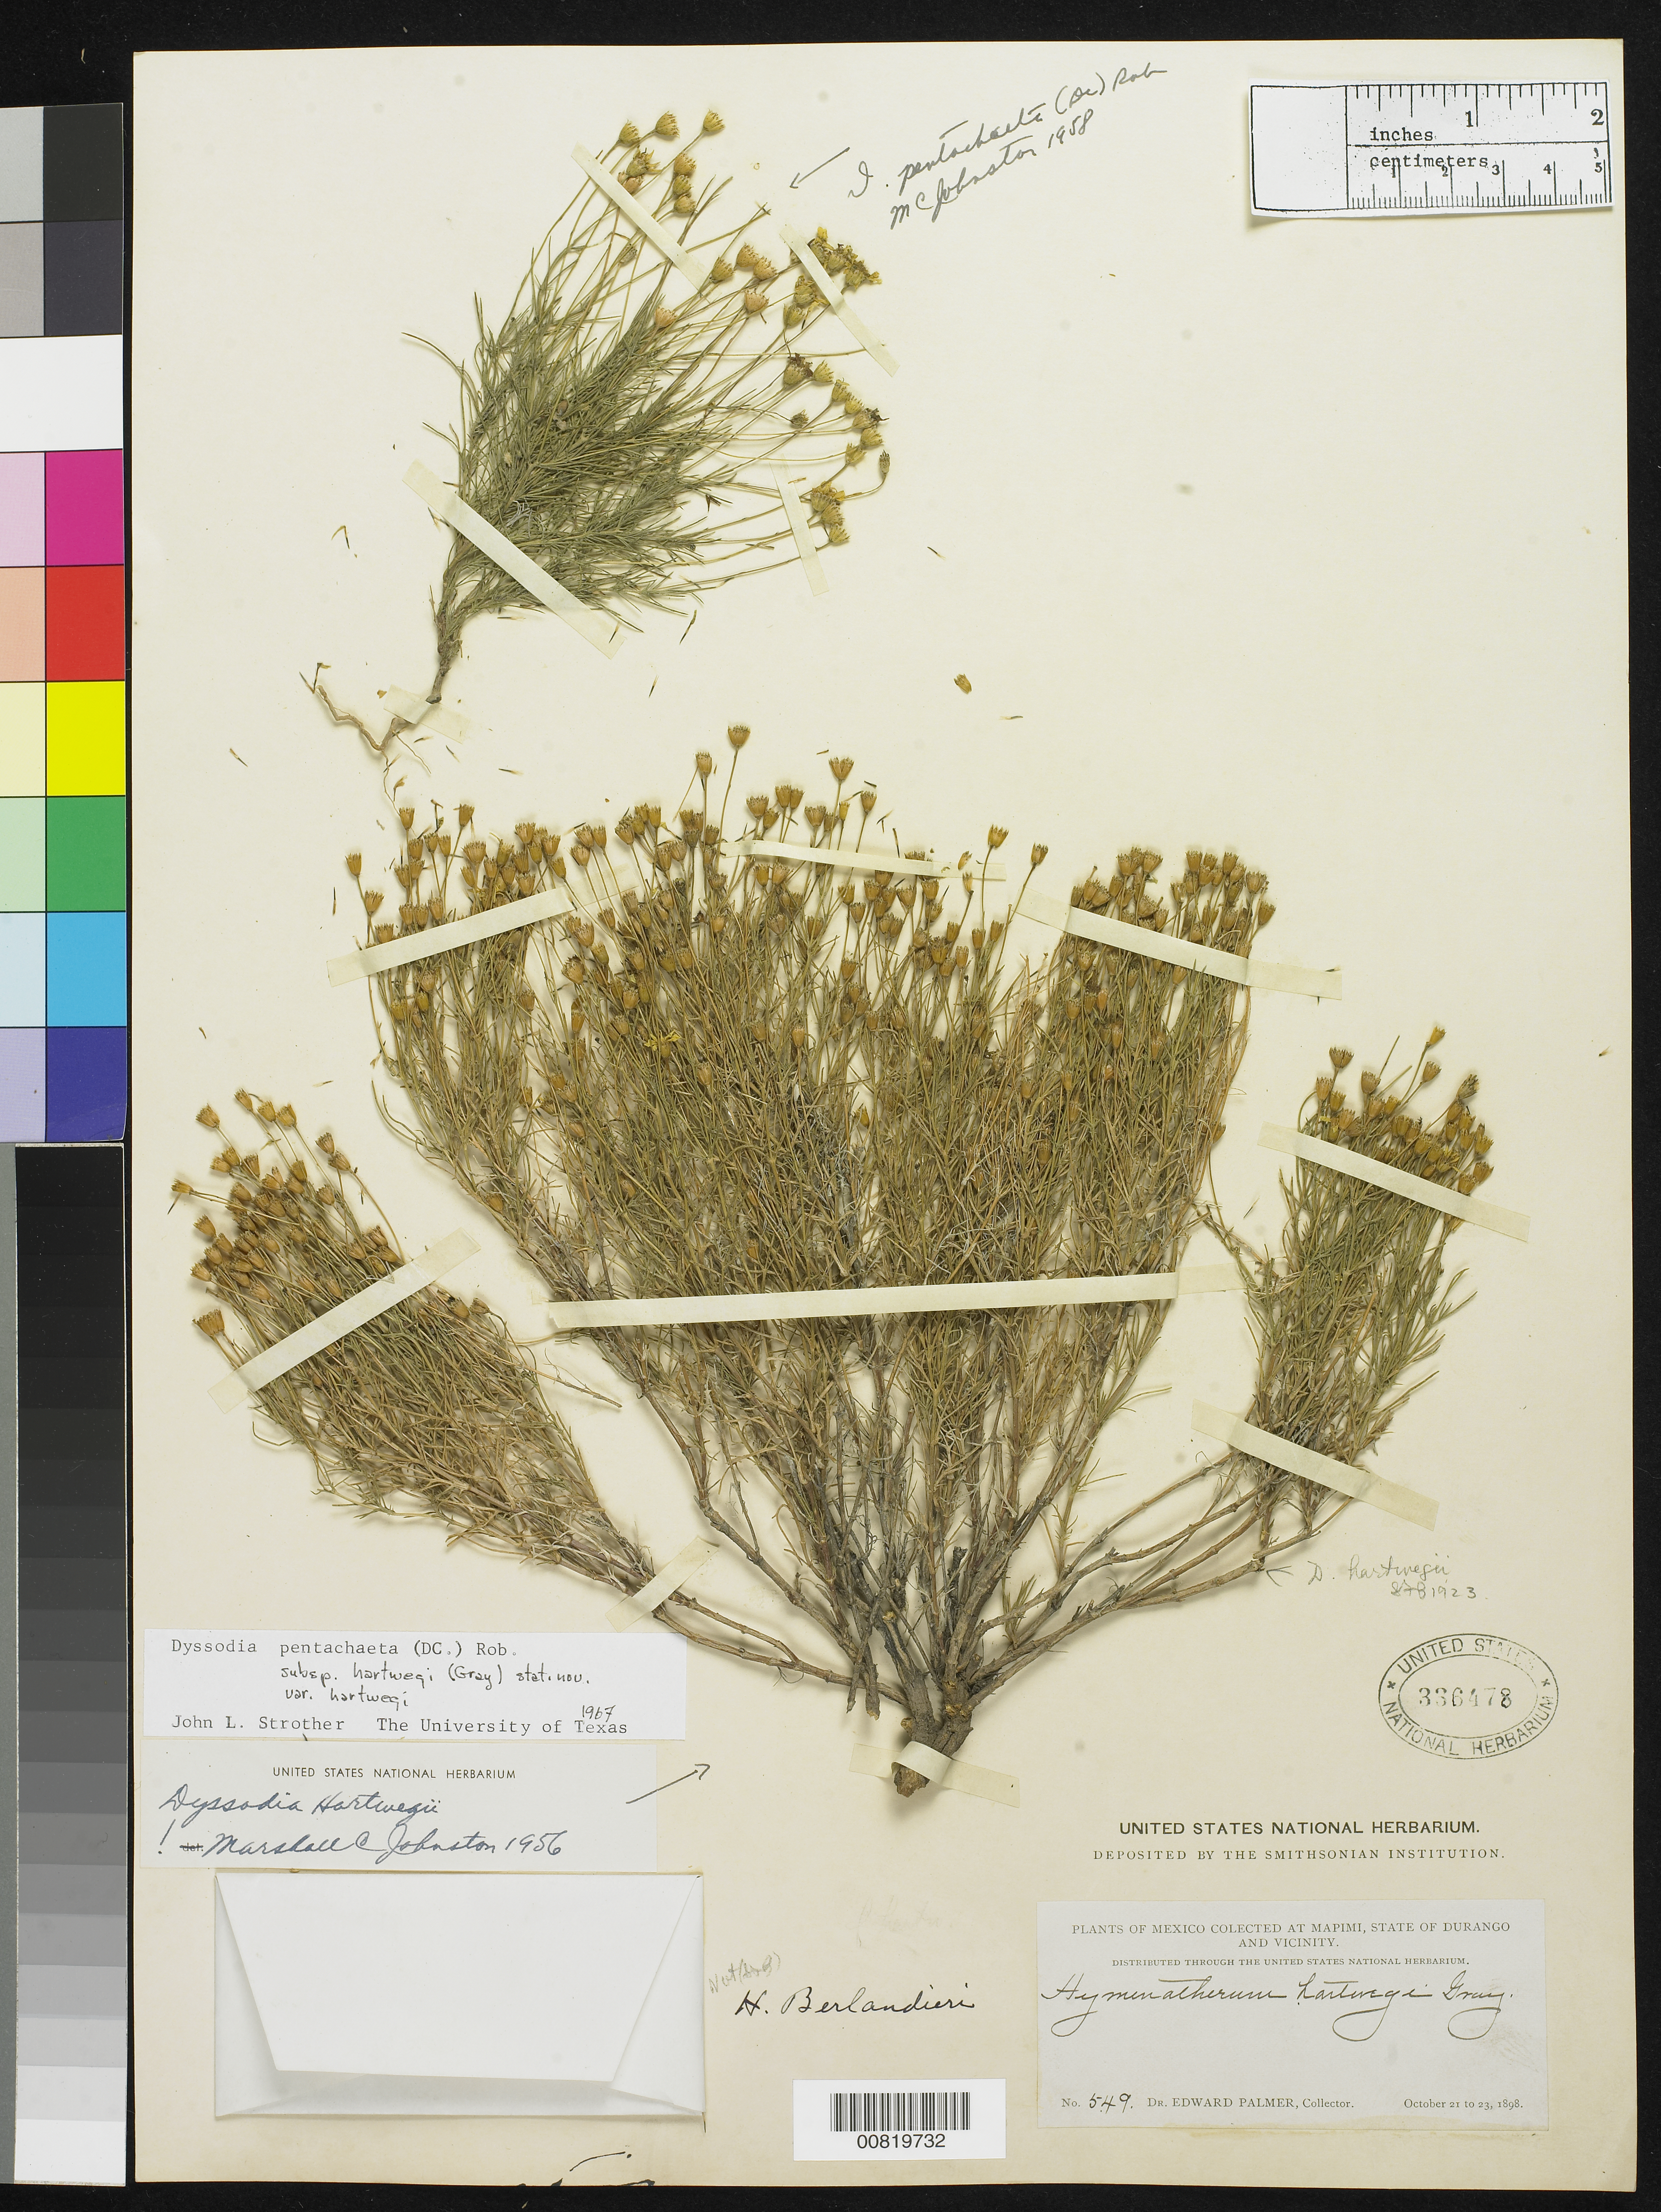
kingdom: Plantae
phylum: Tracheophyta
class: Magnoliopsida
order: Asterales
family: Asteraceae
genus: Thymophylla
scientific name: Thymophylla pentachaeta var. hartwegii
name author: (A. Gray) Strother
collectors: E. Palmer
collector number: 549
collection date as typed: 21 Oct 1898 to 23 Oct 1898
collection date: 1898-10-21/1898-10-23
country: Mexico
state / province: Durango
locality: Mapimi, Durango and vicinity.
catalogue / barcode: US 336478